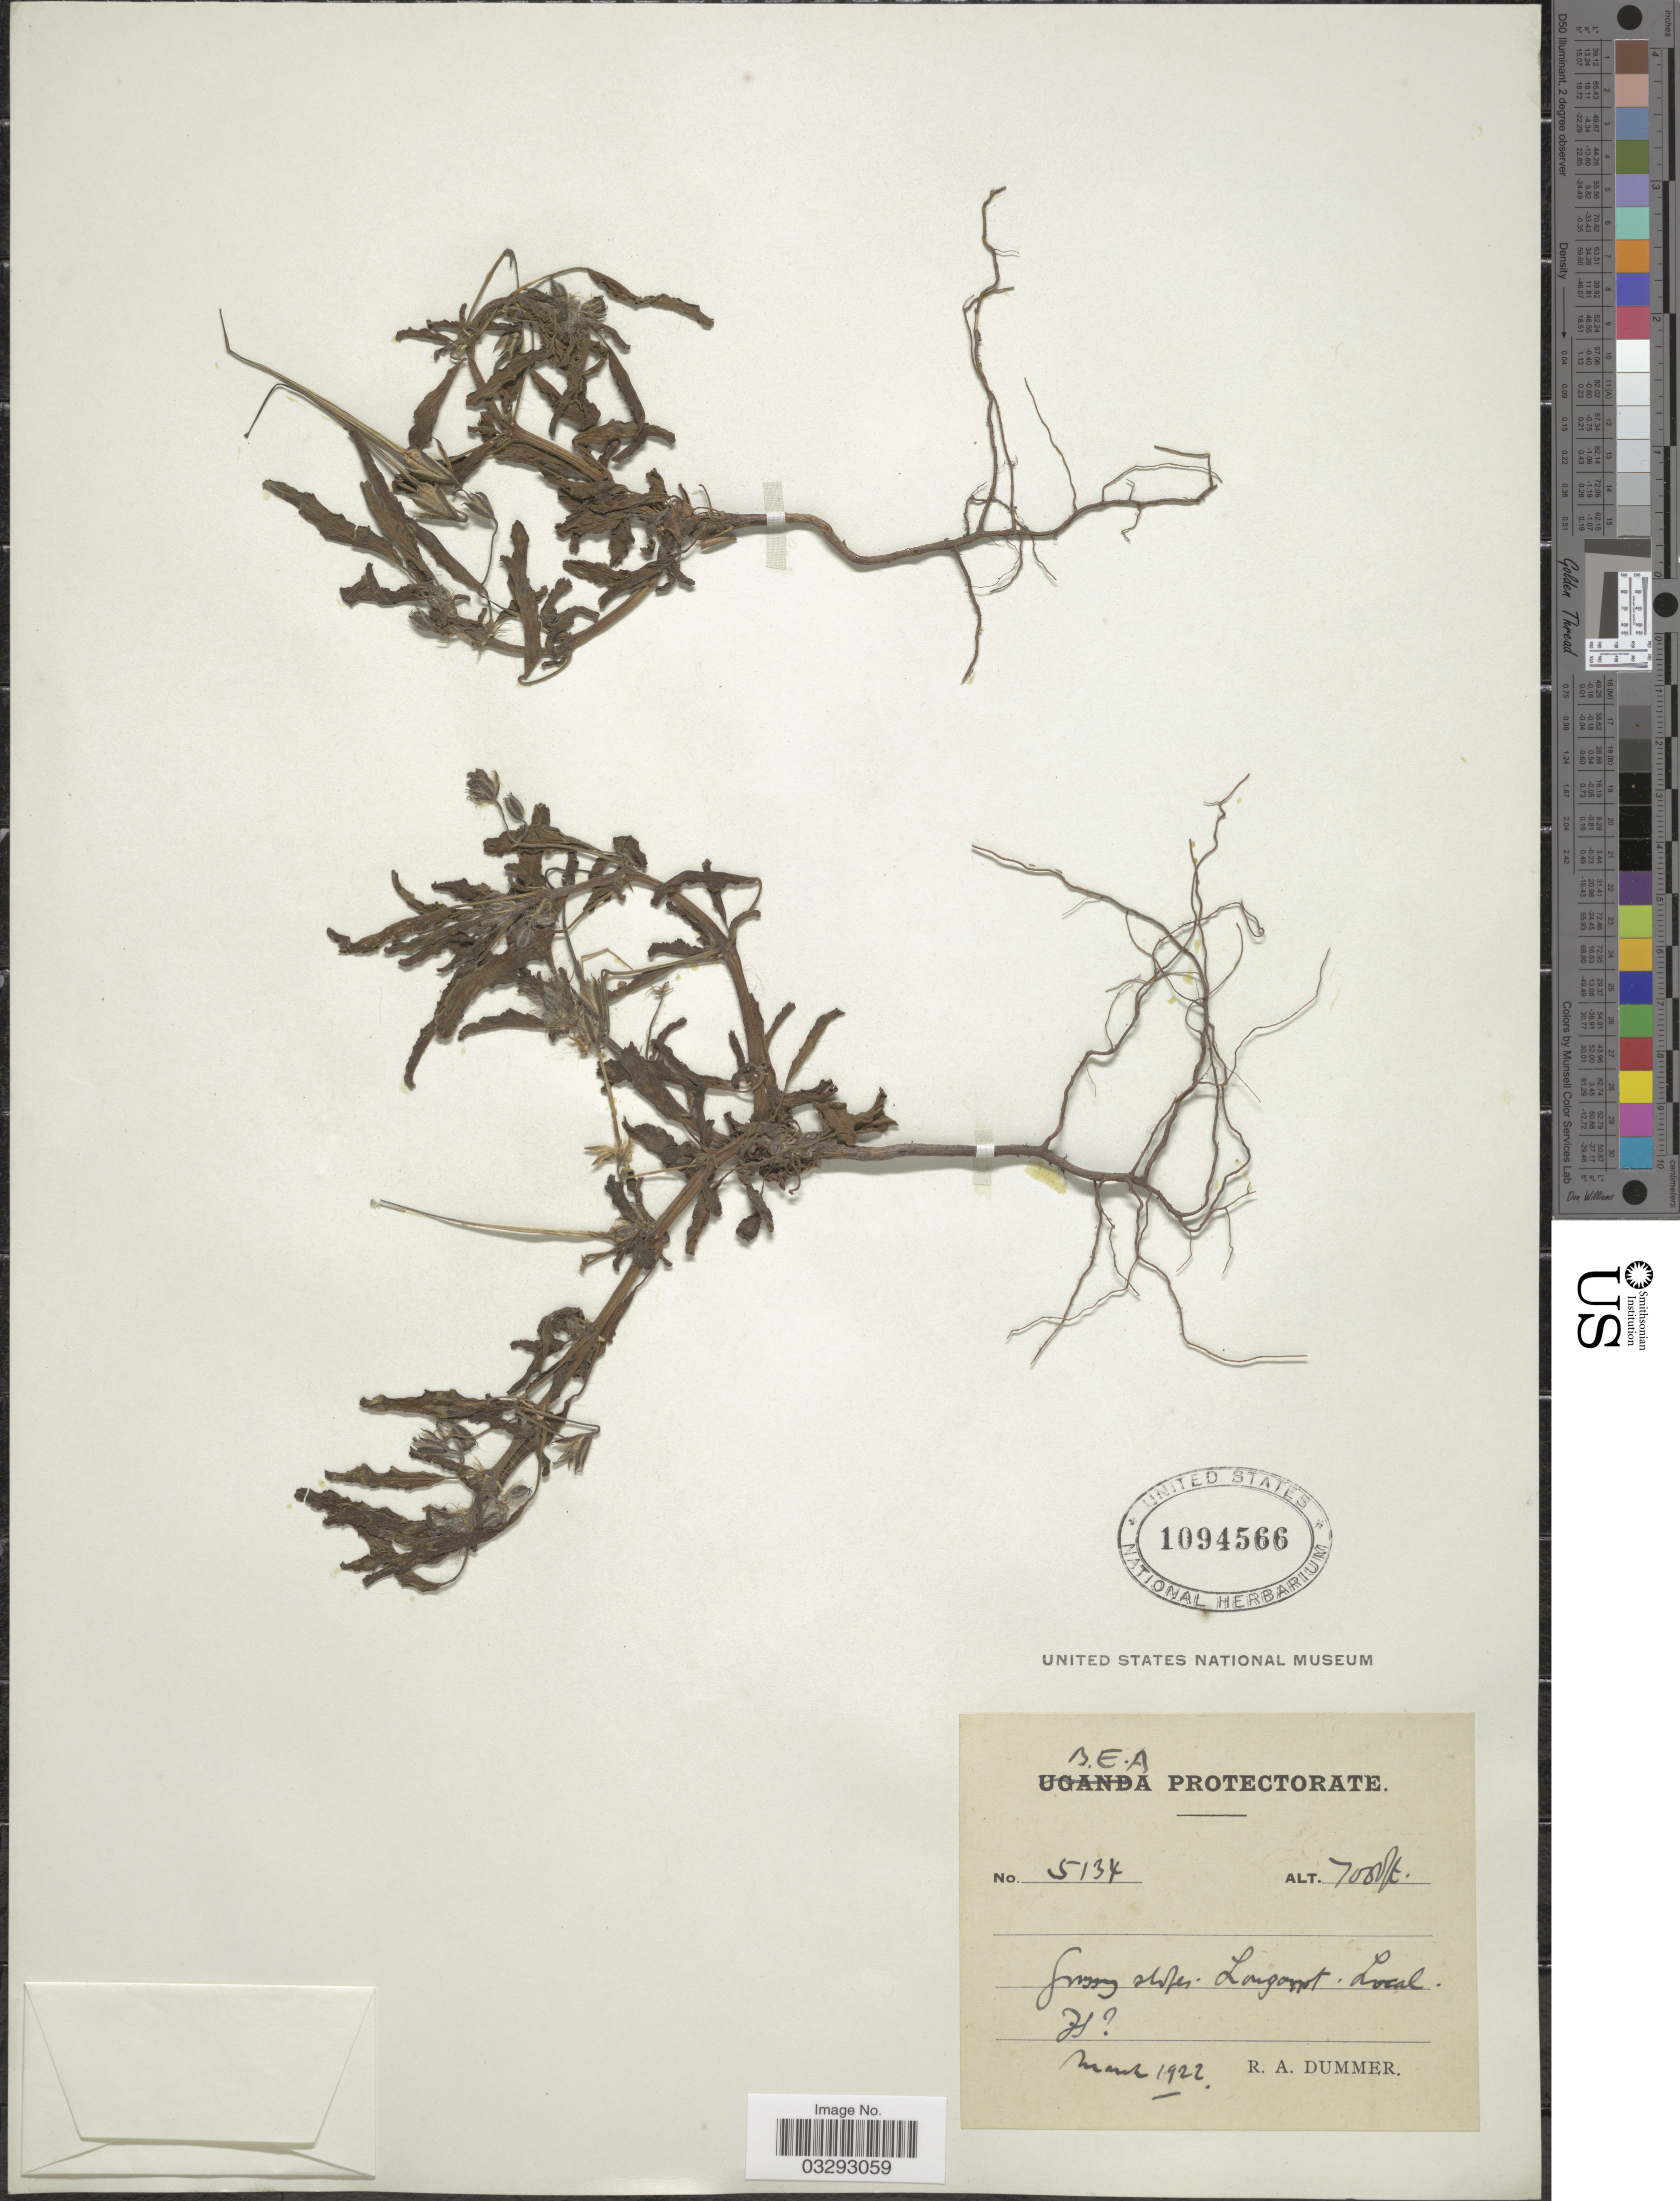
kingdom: Plantae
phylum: Tracheophyta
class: Magnoliopsida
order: Geraniales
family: Geraniaceae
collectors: R. Dümmer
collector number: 5134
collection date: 1922-03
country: Kenya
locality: B. E. A. Protectorate. Longonot.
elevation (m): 2134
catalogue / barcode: US 1094566